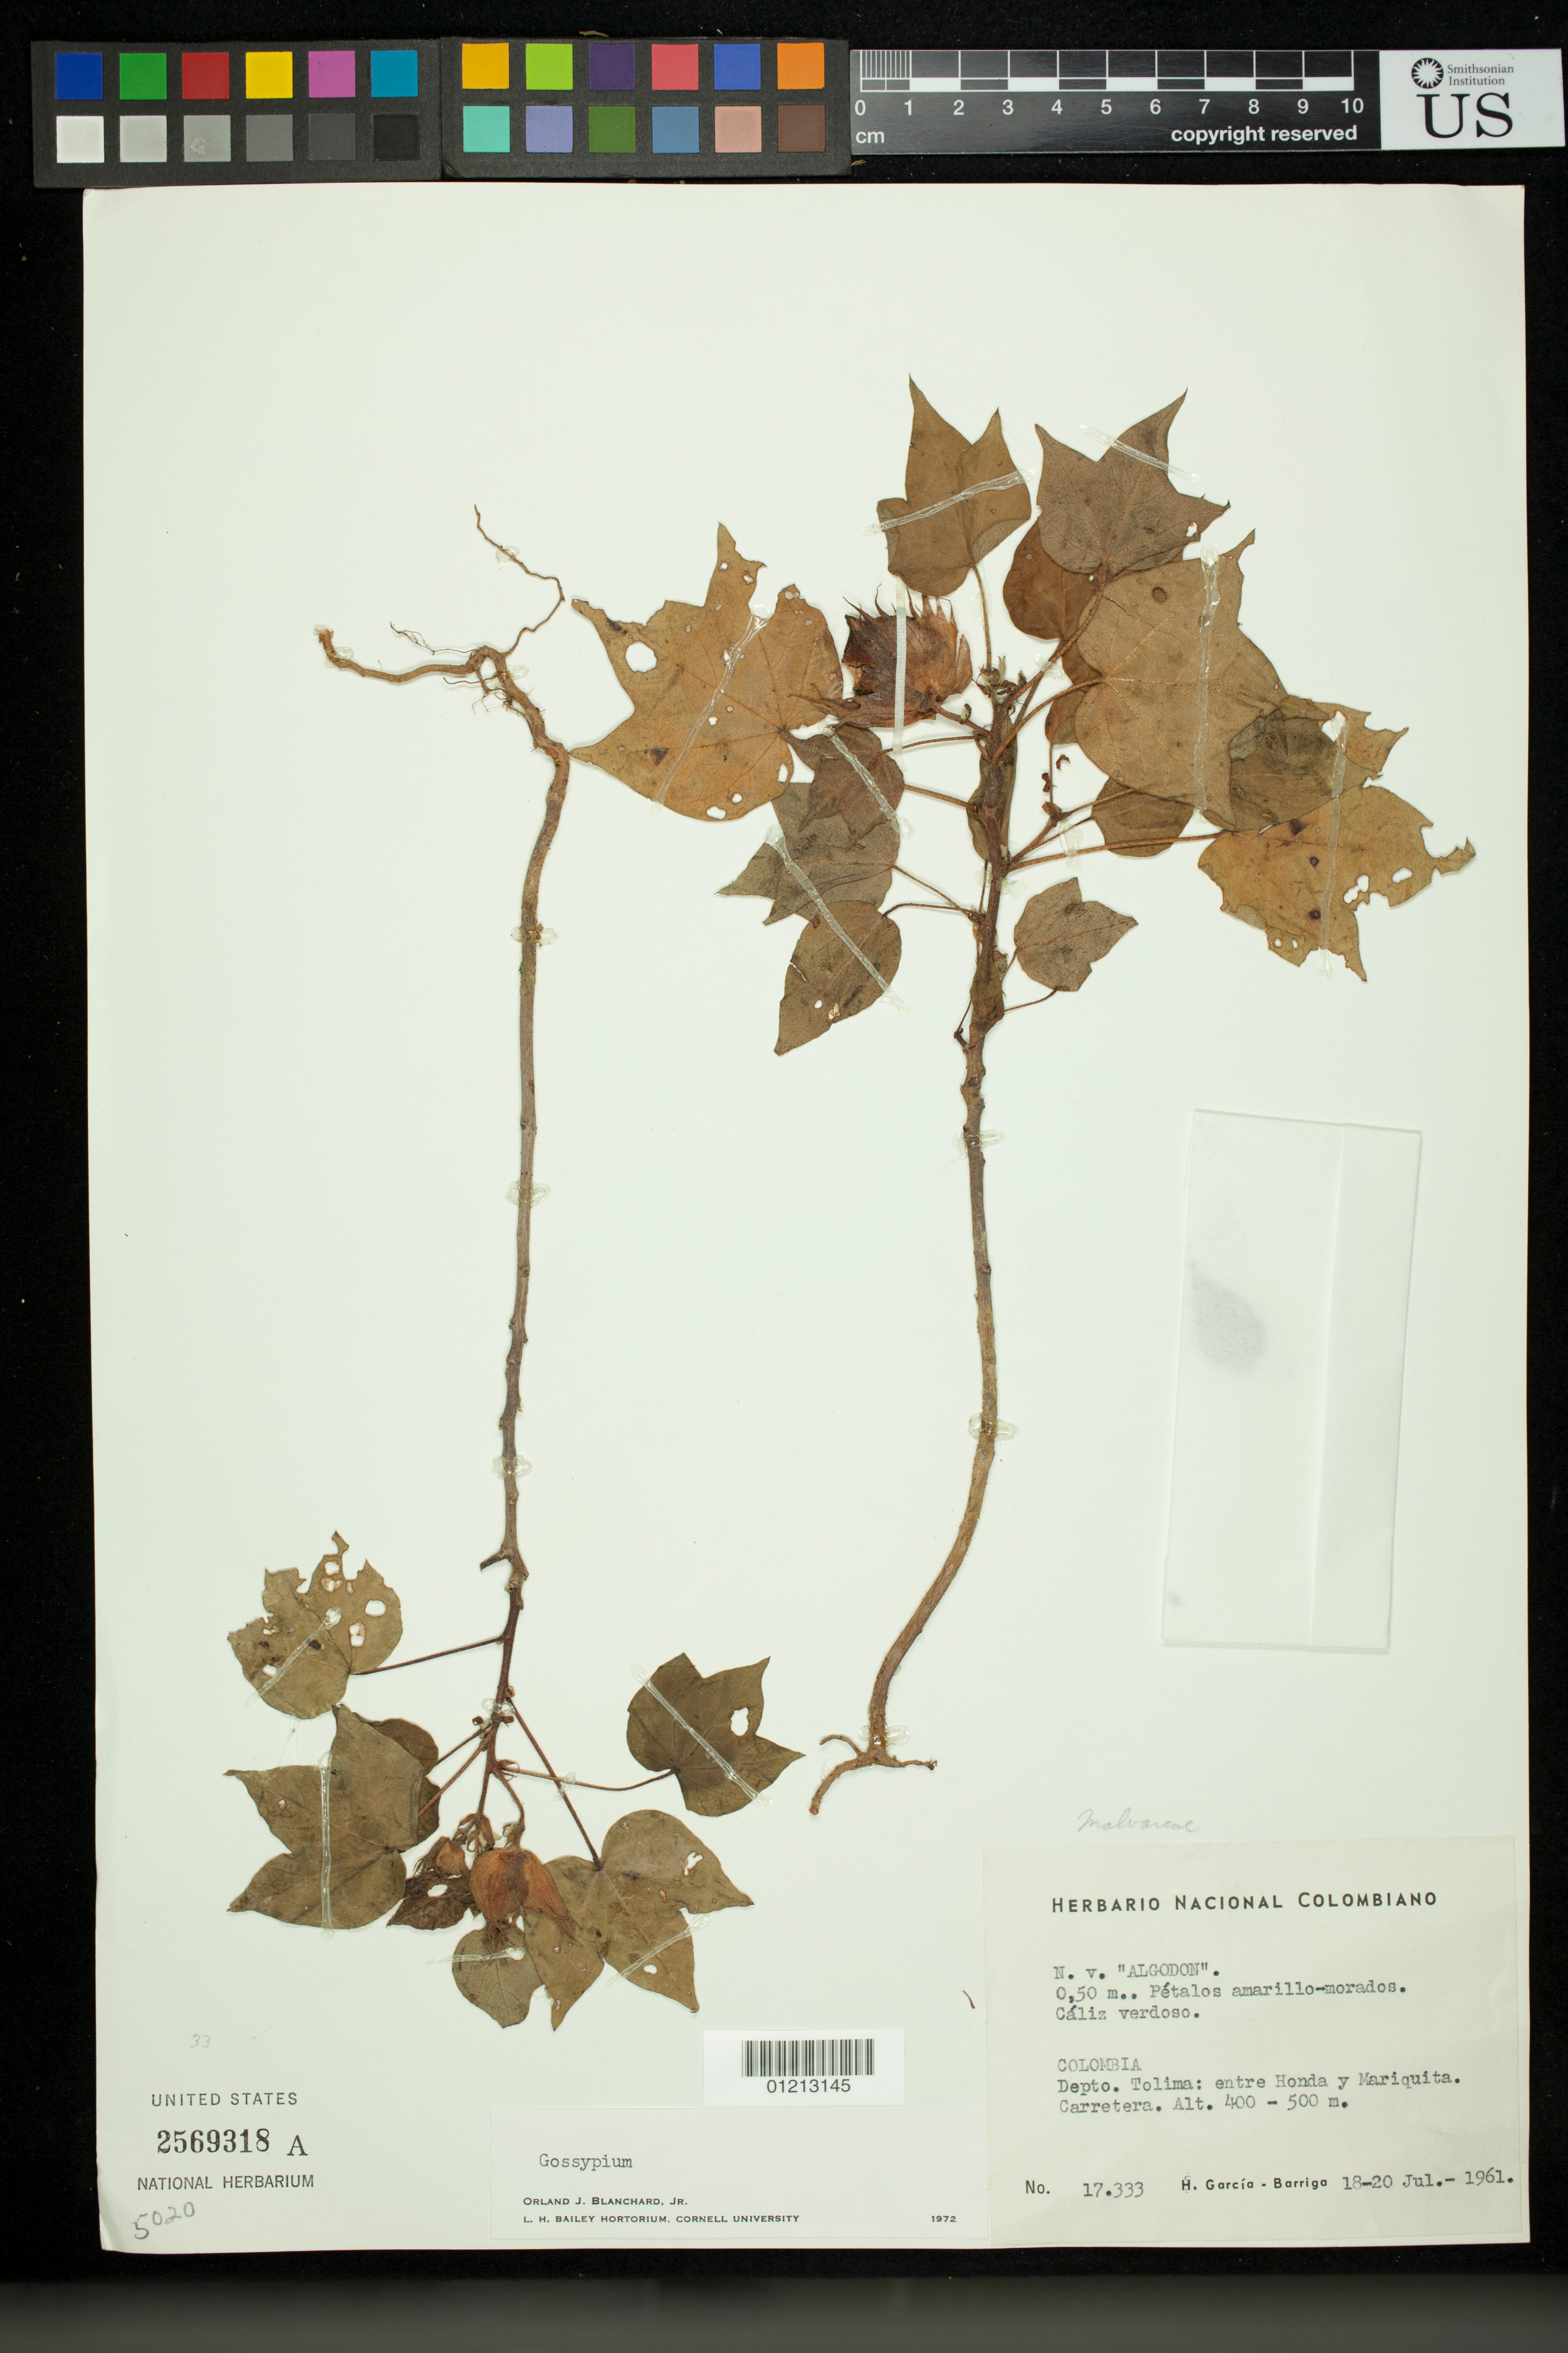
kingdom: Plantae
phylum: Tracheophyta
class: Magnoliopsida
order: Malvales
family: Malvaceae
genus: Gossypium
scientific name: Gossypium sp.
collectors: H. García Barriga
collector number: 17333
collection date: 1961-07-18/1961-07-20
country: Colombia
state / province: Tolima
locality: entre Honda y Mariquita Carretera.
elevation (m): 400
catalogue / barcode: US 2569318A